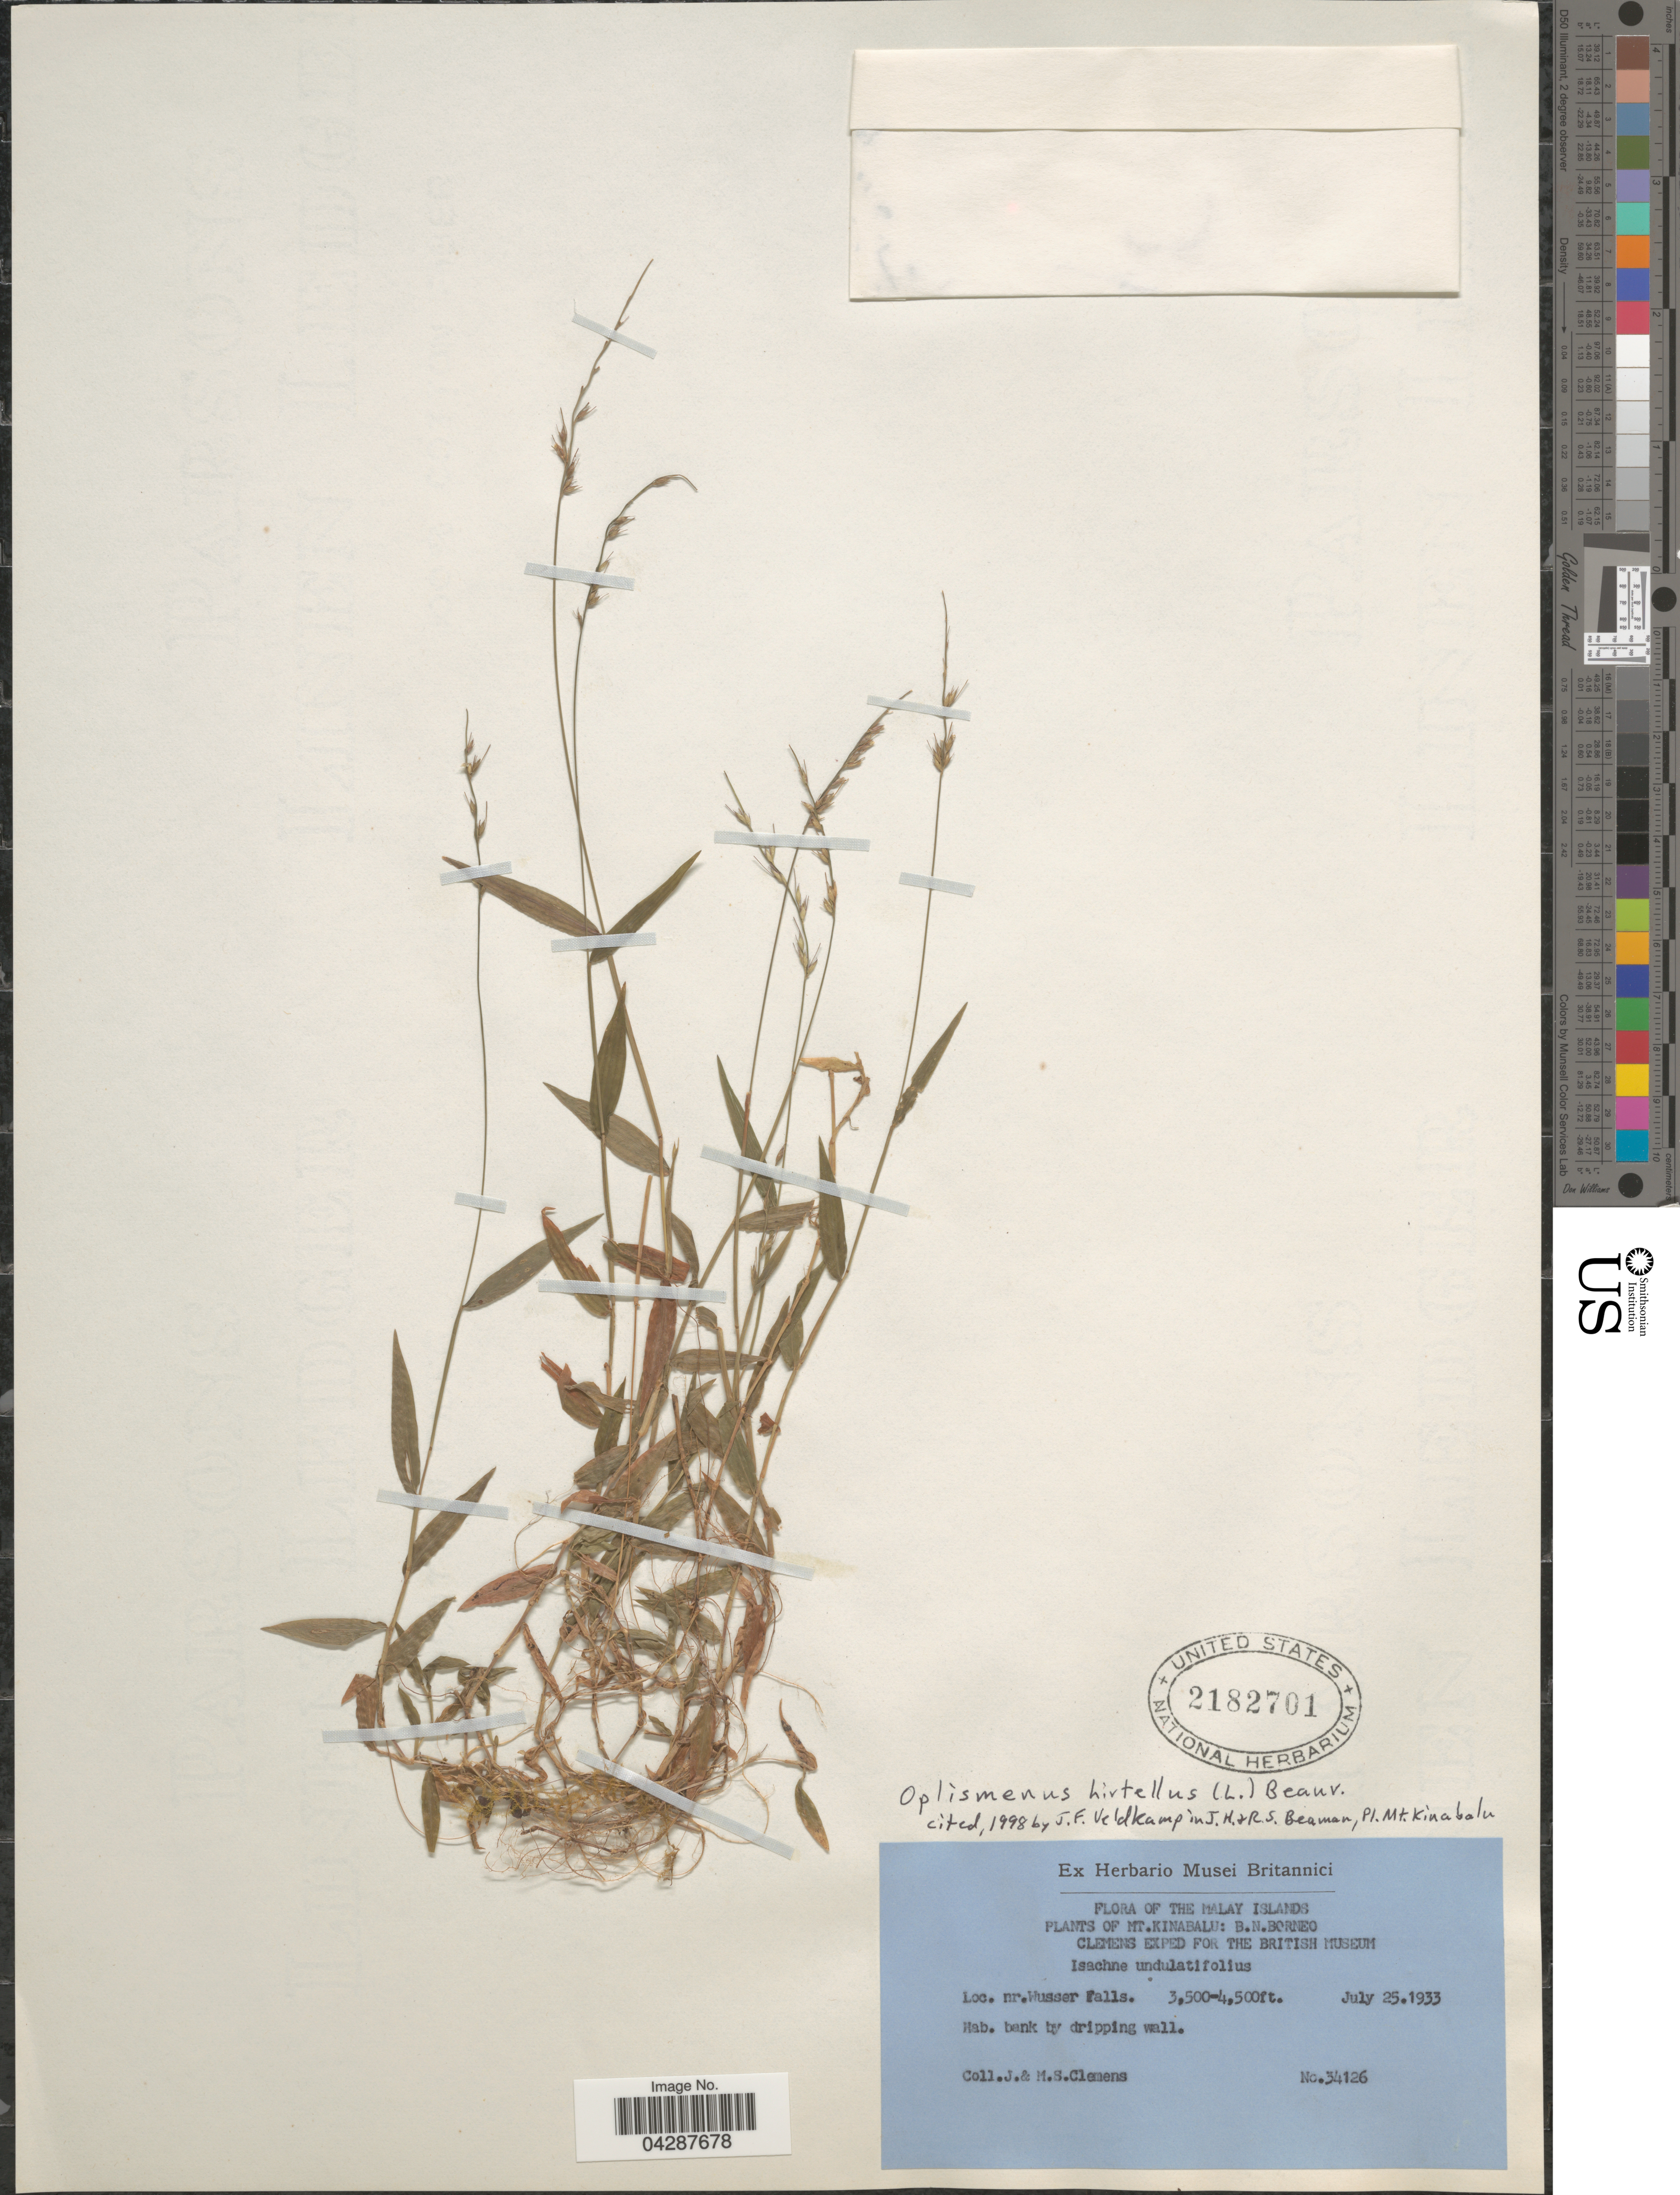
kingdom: Plantae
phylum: Tracheophyta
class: Liliopsida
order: Poales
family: Poaceae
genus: Oplismenus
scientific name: Oplismenus hirtellus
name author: (L.) P. Beauv.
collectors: J. Clemens & M. S. Clemens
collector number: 34126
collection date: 1933-07-25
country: Malaysia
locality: The Malay Islands. Mt. Kinabalu: B.N.Borneo. Clemens Exped For The Birits Museum. Nr. Wusser Falls.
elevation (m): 1067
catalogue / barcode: US 2182701